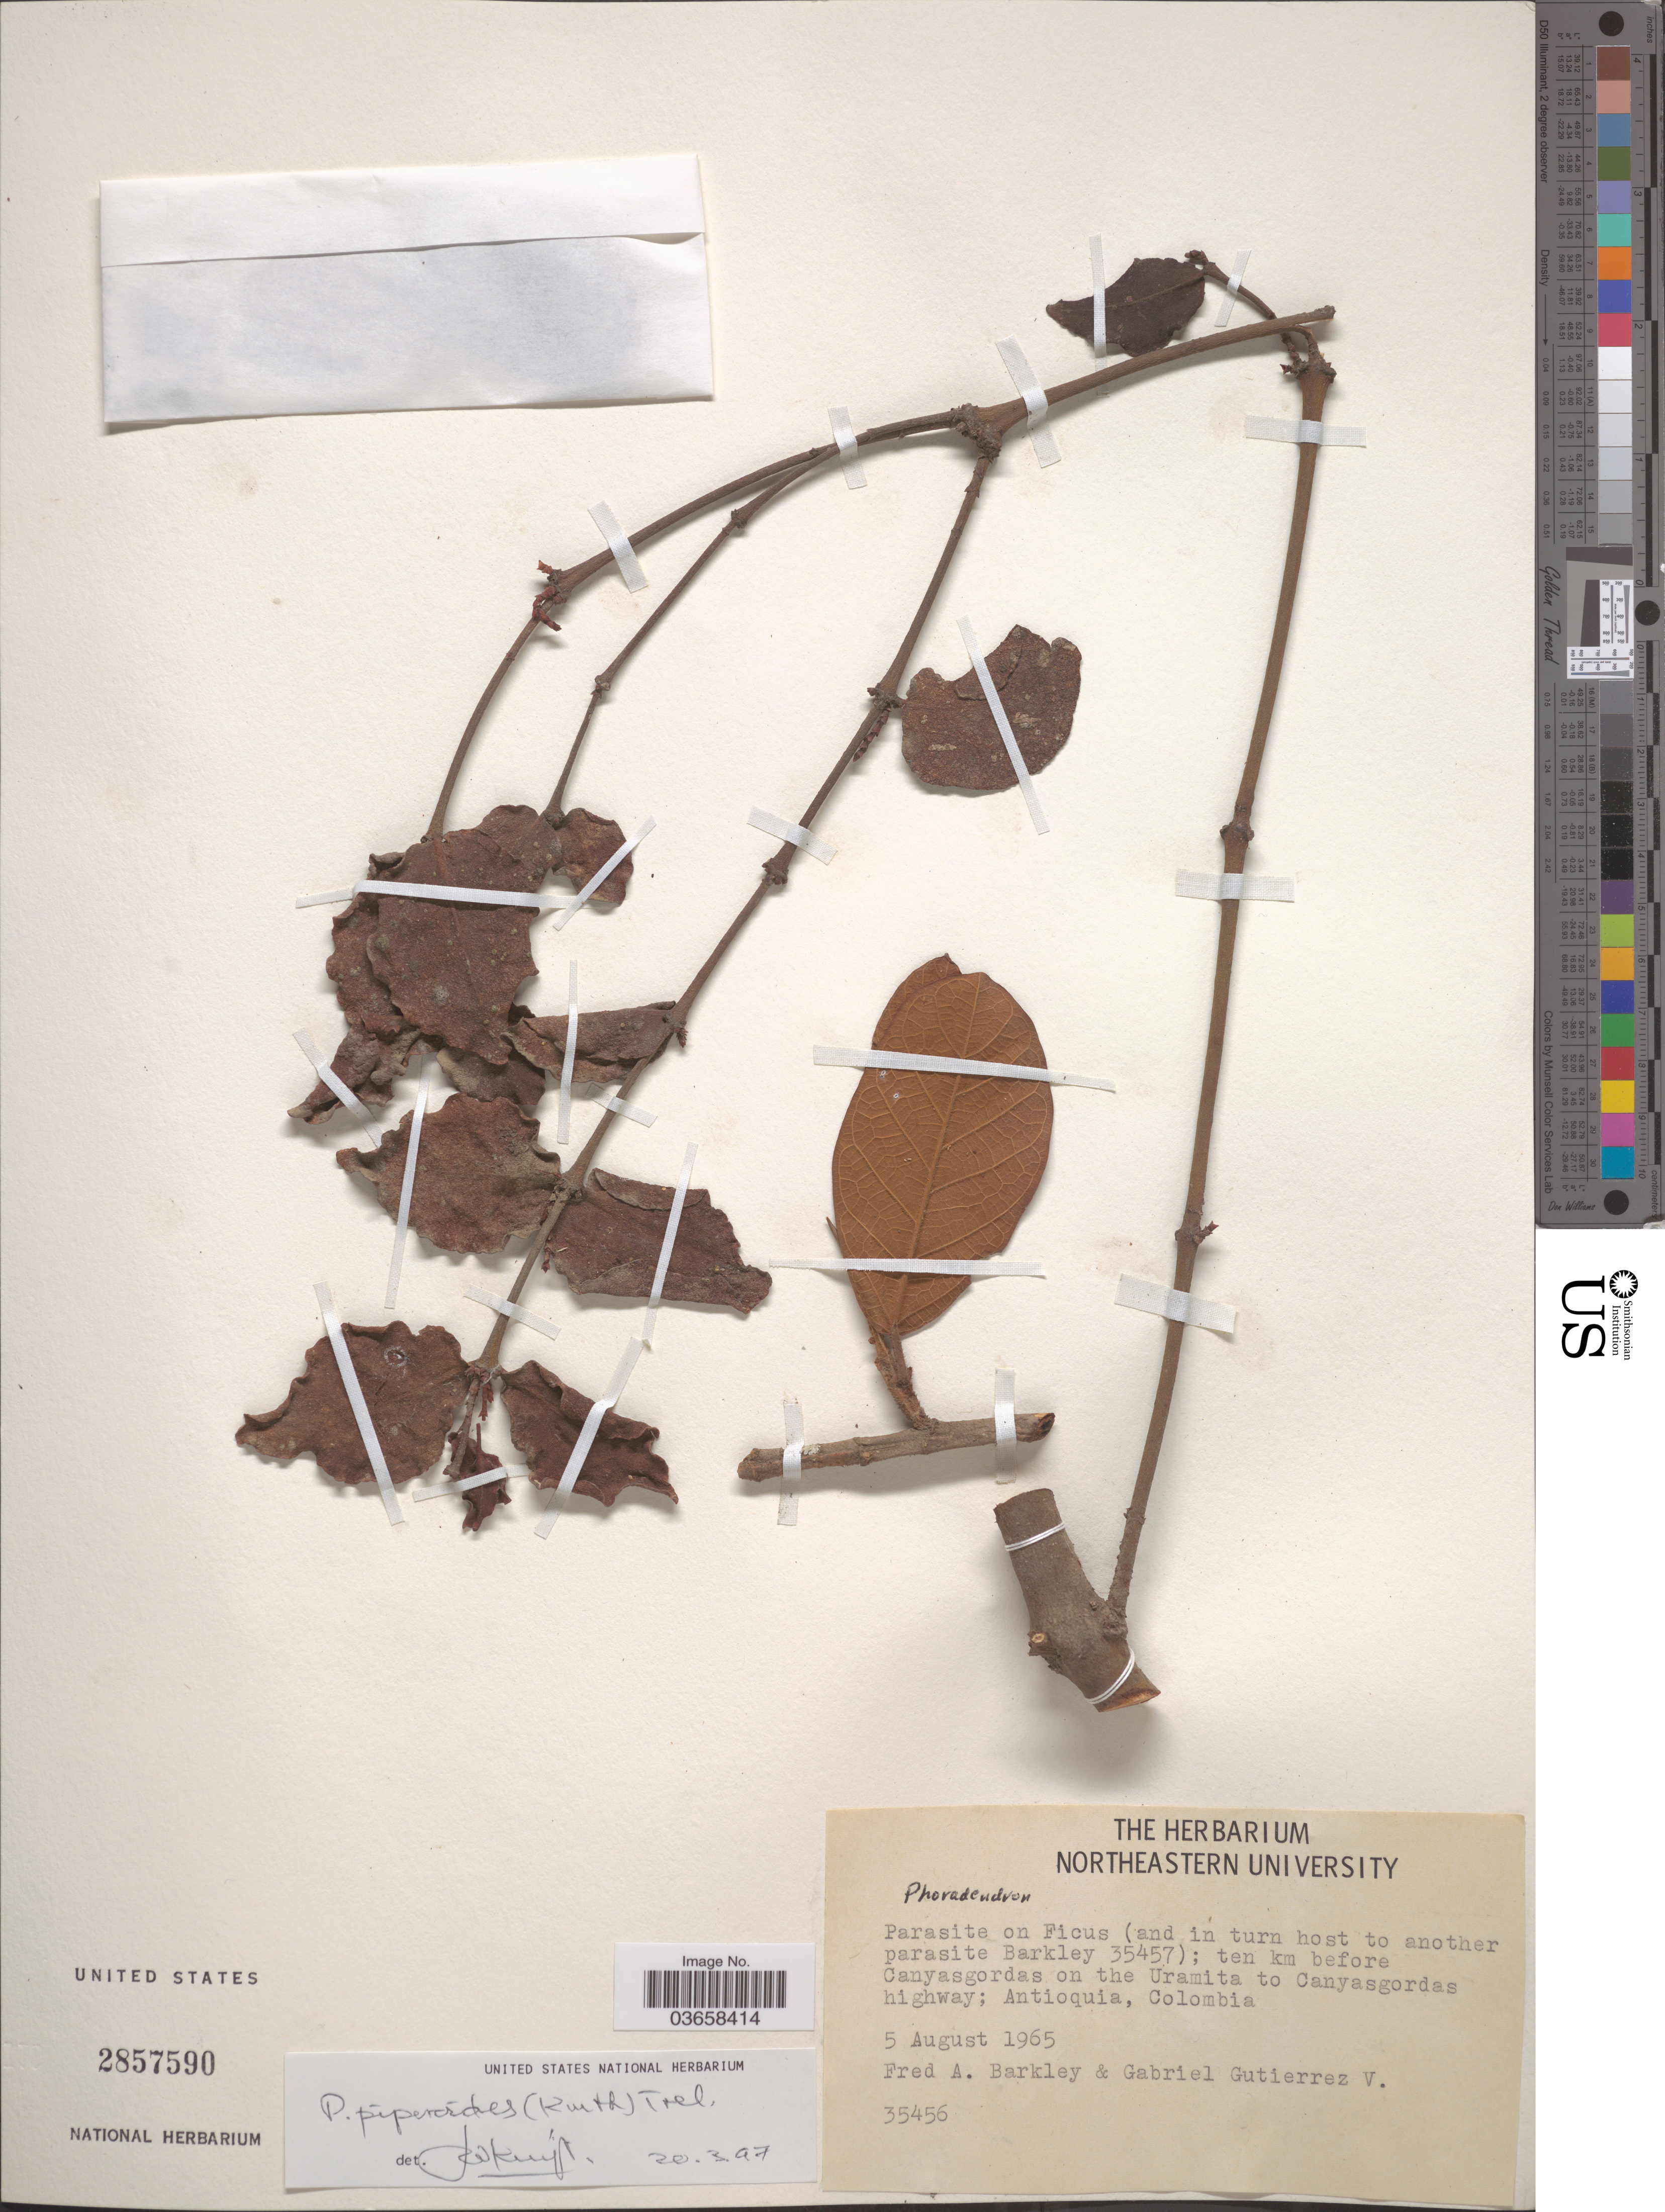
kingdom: Plantae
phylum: Tracheophyta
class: Magnoliopsida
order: Santalales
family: Viscaceae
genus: Phoradendron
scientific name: Phoradendron piperoides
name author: (Kunth) Trel.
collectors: F. A. Barkley & G. Gutiérrez V.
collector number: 35456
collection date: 1965-08-05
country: Colombia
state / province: Antioquia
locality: Ten km before Canyasgordas on the Uramita to Canyasgordas highway.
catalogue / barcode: US 2857590